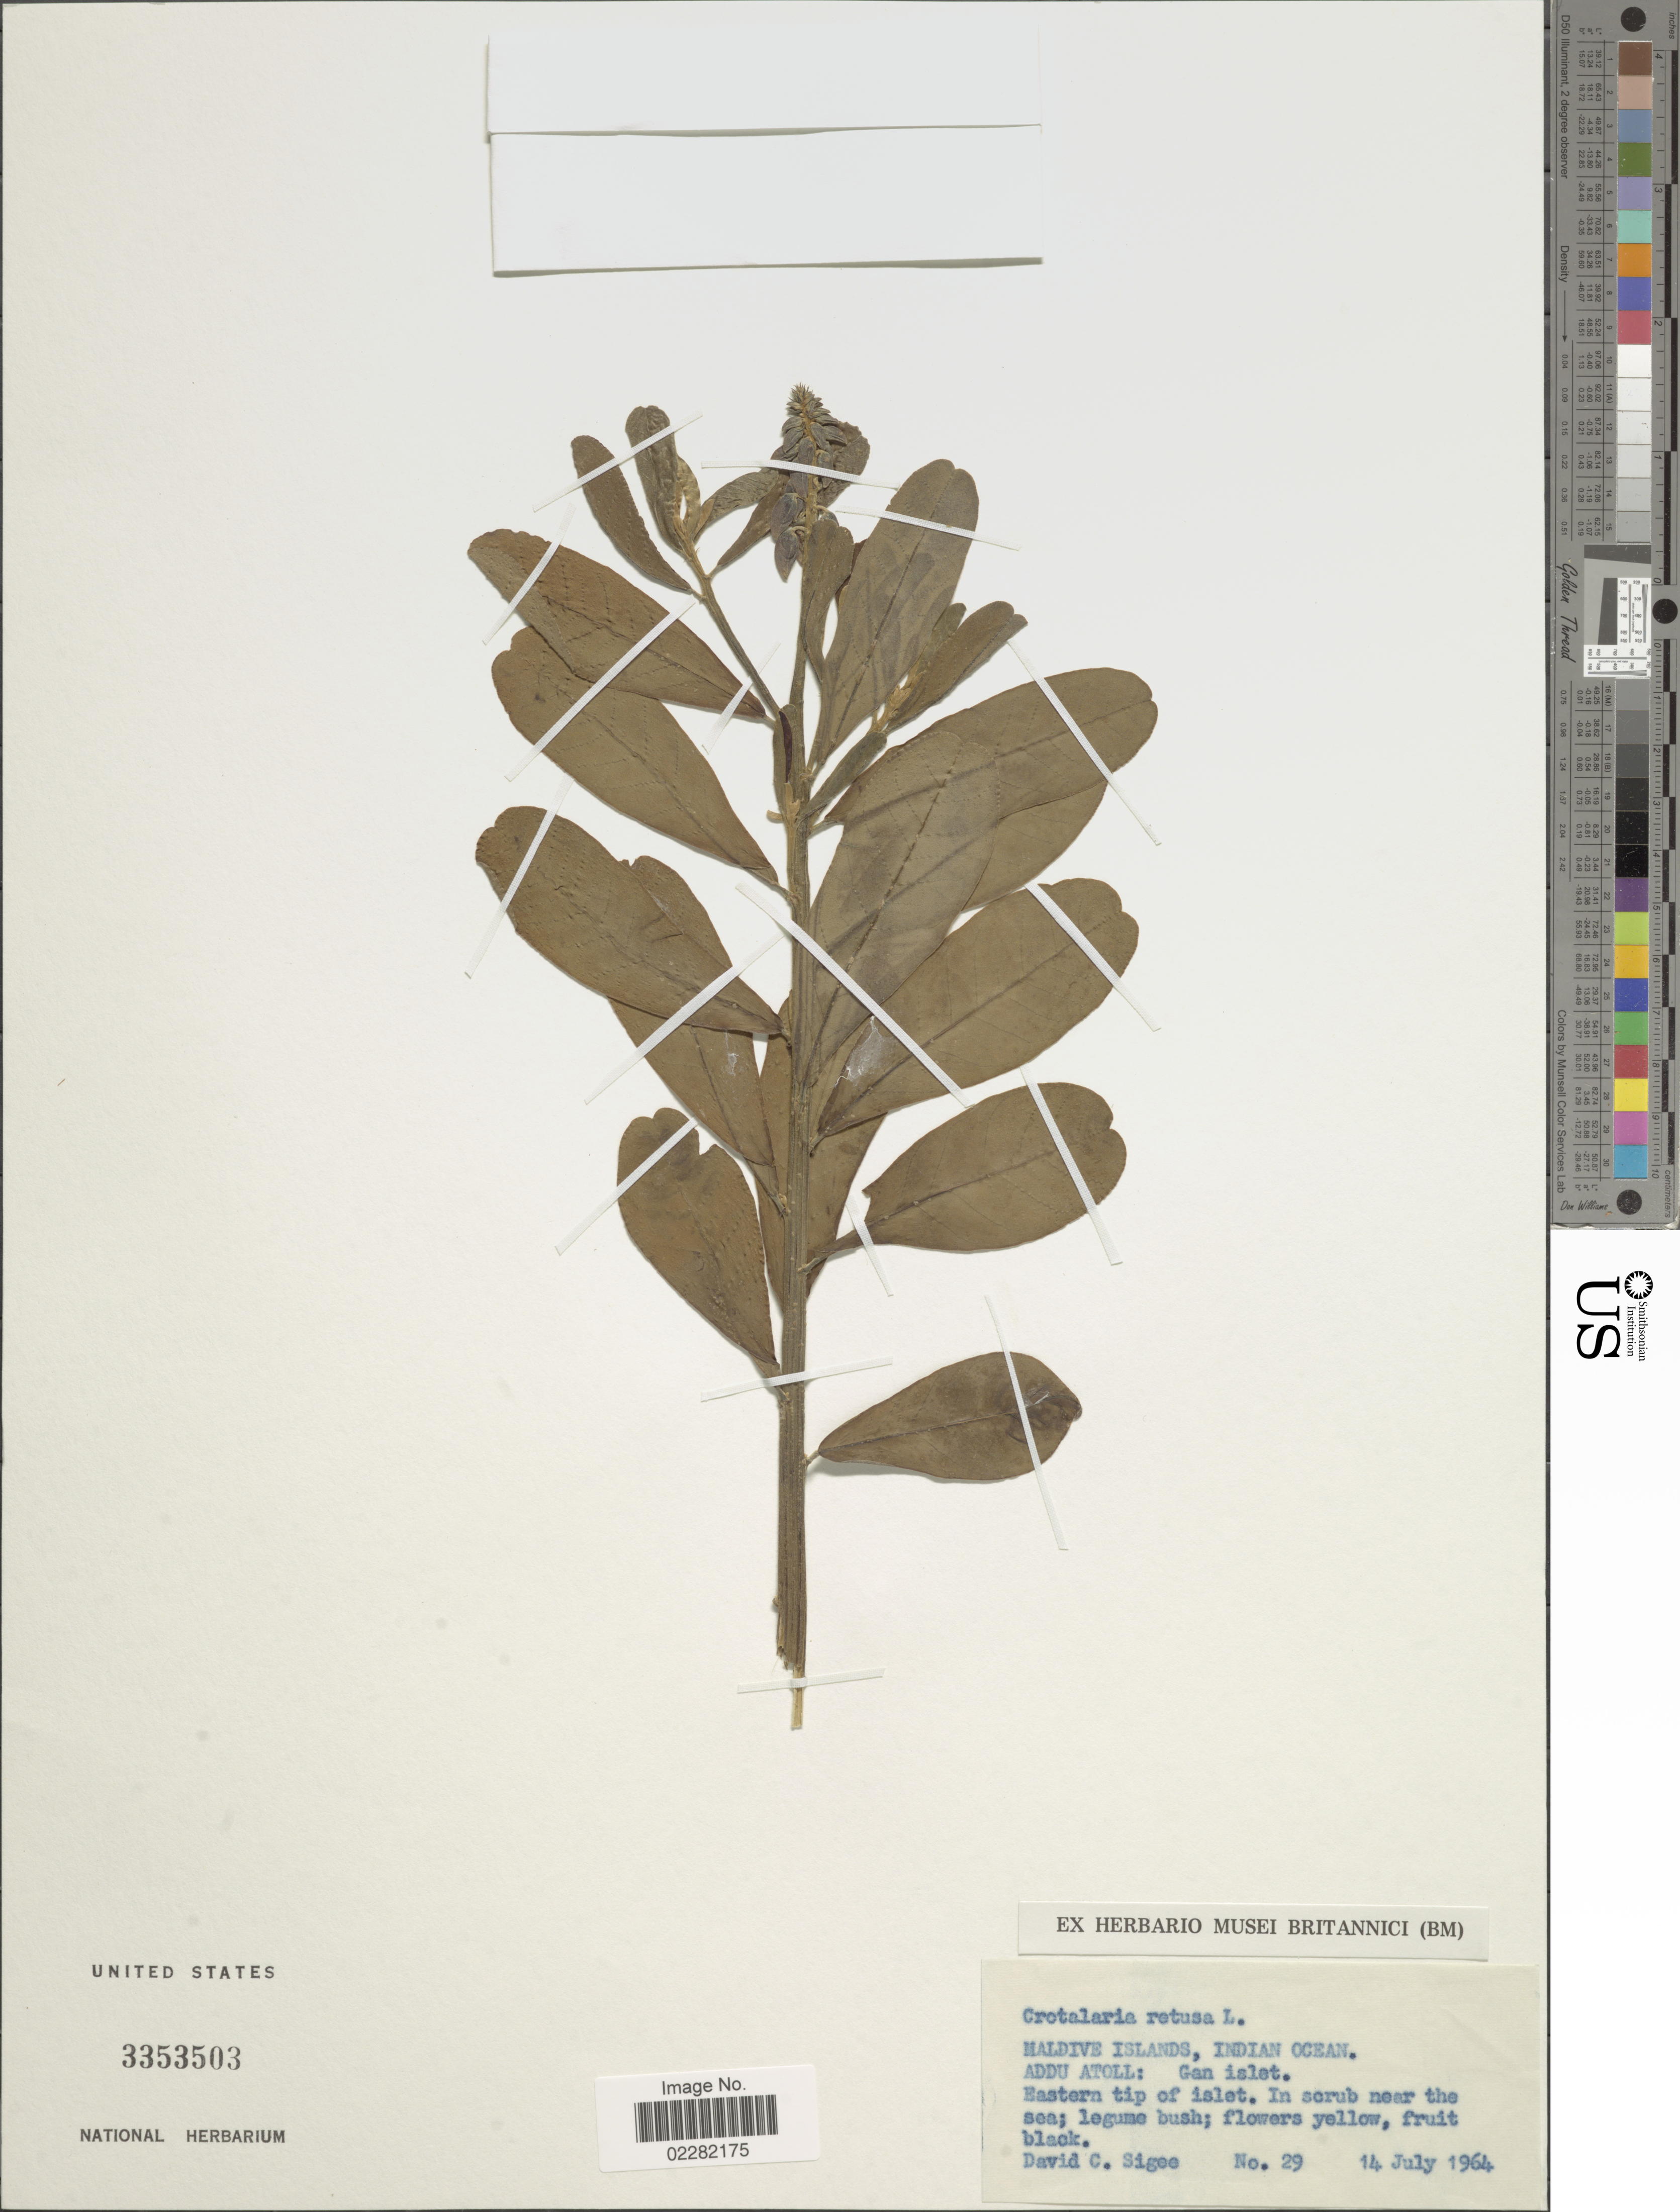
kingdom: Plantae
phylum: Tracheophyta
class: Magnoliopsida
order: Fabales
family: Fabaceae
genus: Crotalaria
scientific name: Crotalaria retusa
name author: L.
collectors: D. C. Sigee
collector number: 29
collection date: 1964-07-14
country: Maldive Islands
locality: Addu Atoll: gan Islet, Indian Ocean, eastern tip of islet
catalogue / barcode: US 3353503